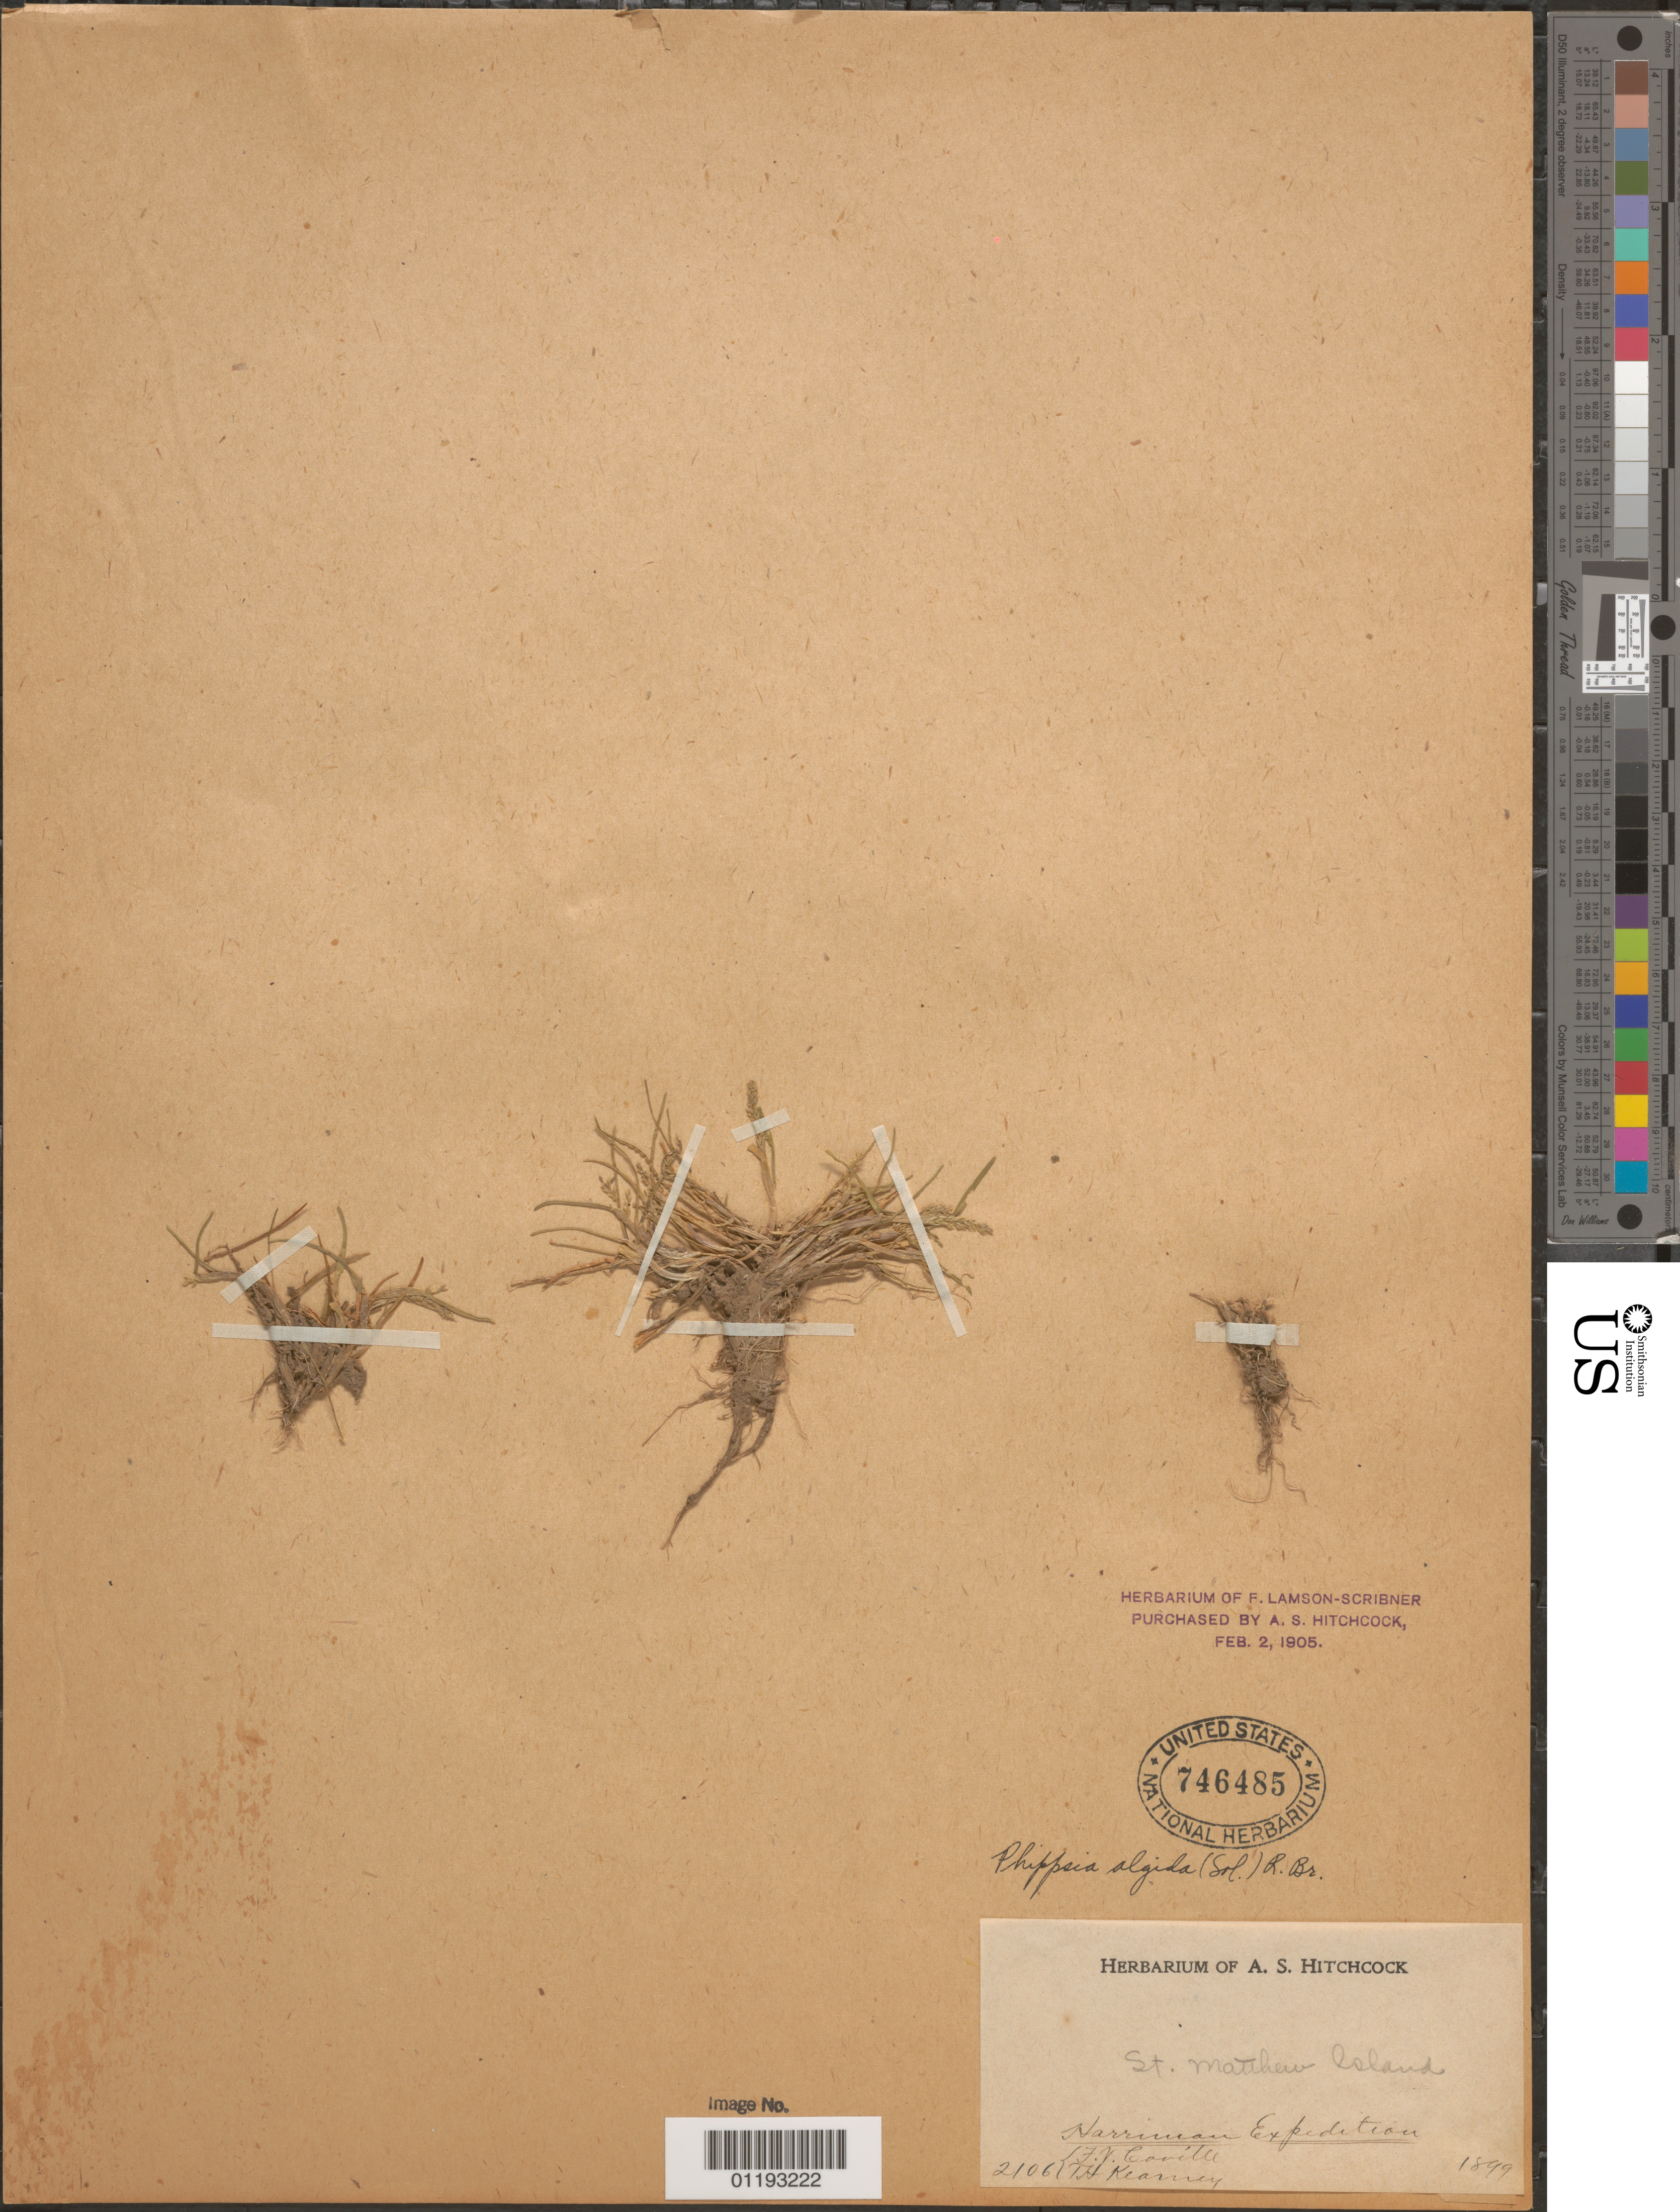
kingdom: Plantae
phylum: Tracheophyta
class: Liliopsida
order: Poales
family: Poaceae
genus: Phippsia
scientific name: Phippsia algida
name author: (Sol.) R. Br.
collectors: F. V. Coville & T. H. Kearney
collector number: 21061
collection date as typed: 1899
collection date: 1899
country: United States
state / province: Alaska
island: St. Matthew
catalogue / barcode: US 746485